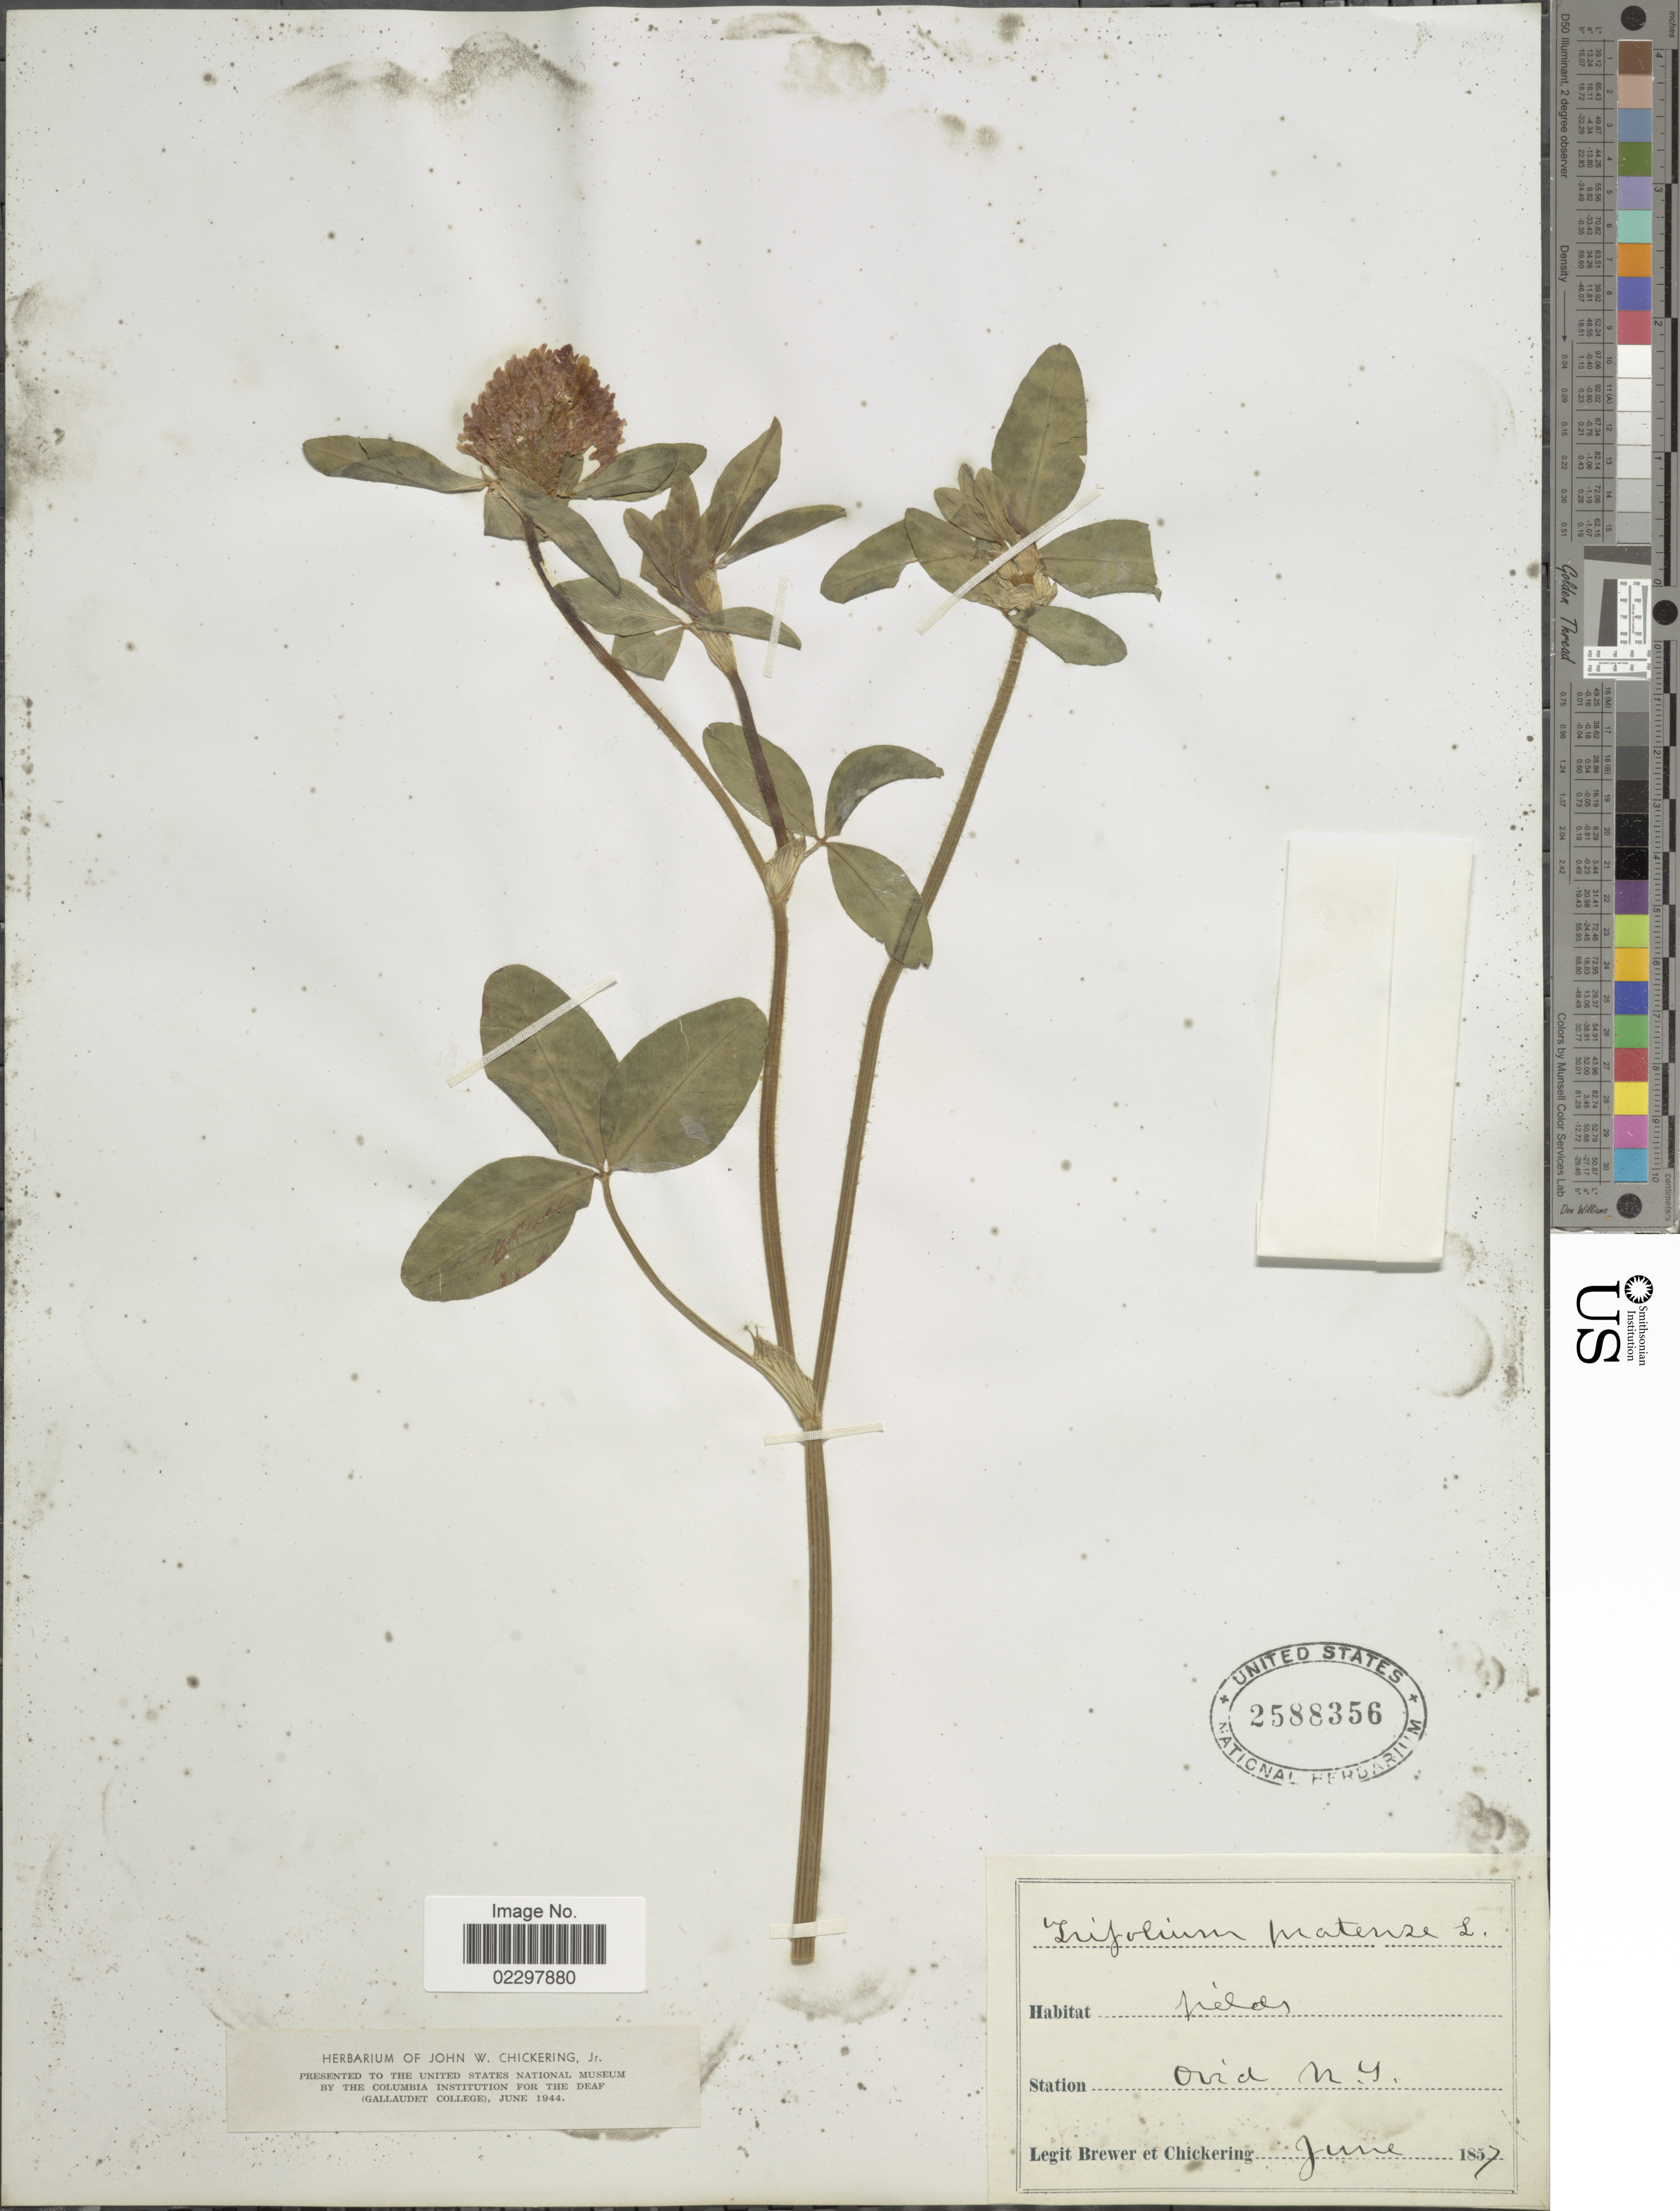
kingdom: Plantae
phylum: Tracheophyta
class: Magnoliopsida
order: Fabales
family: Fabaceae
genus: Trifolium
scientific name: Trifolium pratense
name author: L.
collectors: -. Brewer & -. Chickering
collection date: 1857-06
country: United States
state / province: New York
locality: Fields. Ovid.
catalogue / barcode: US 2588356